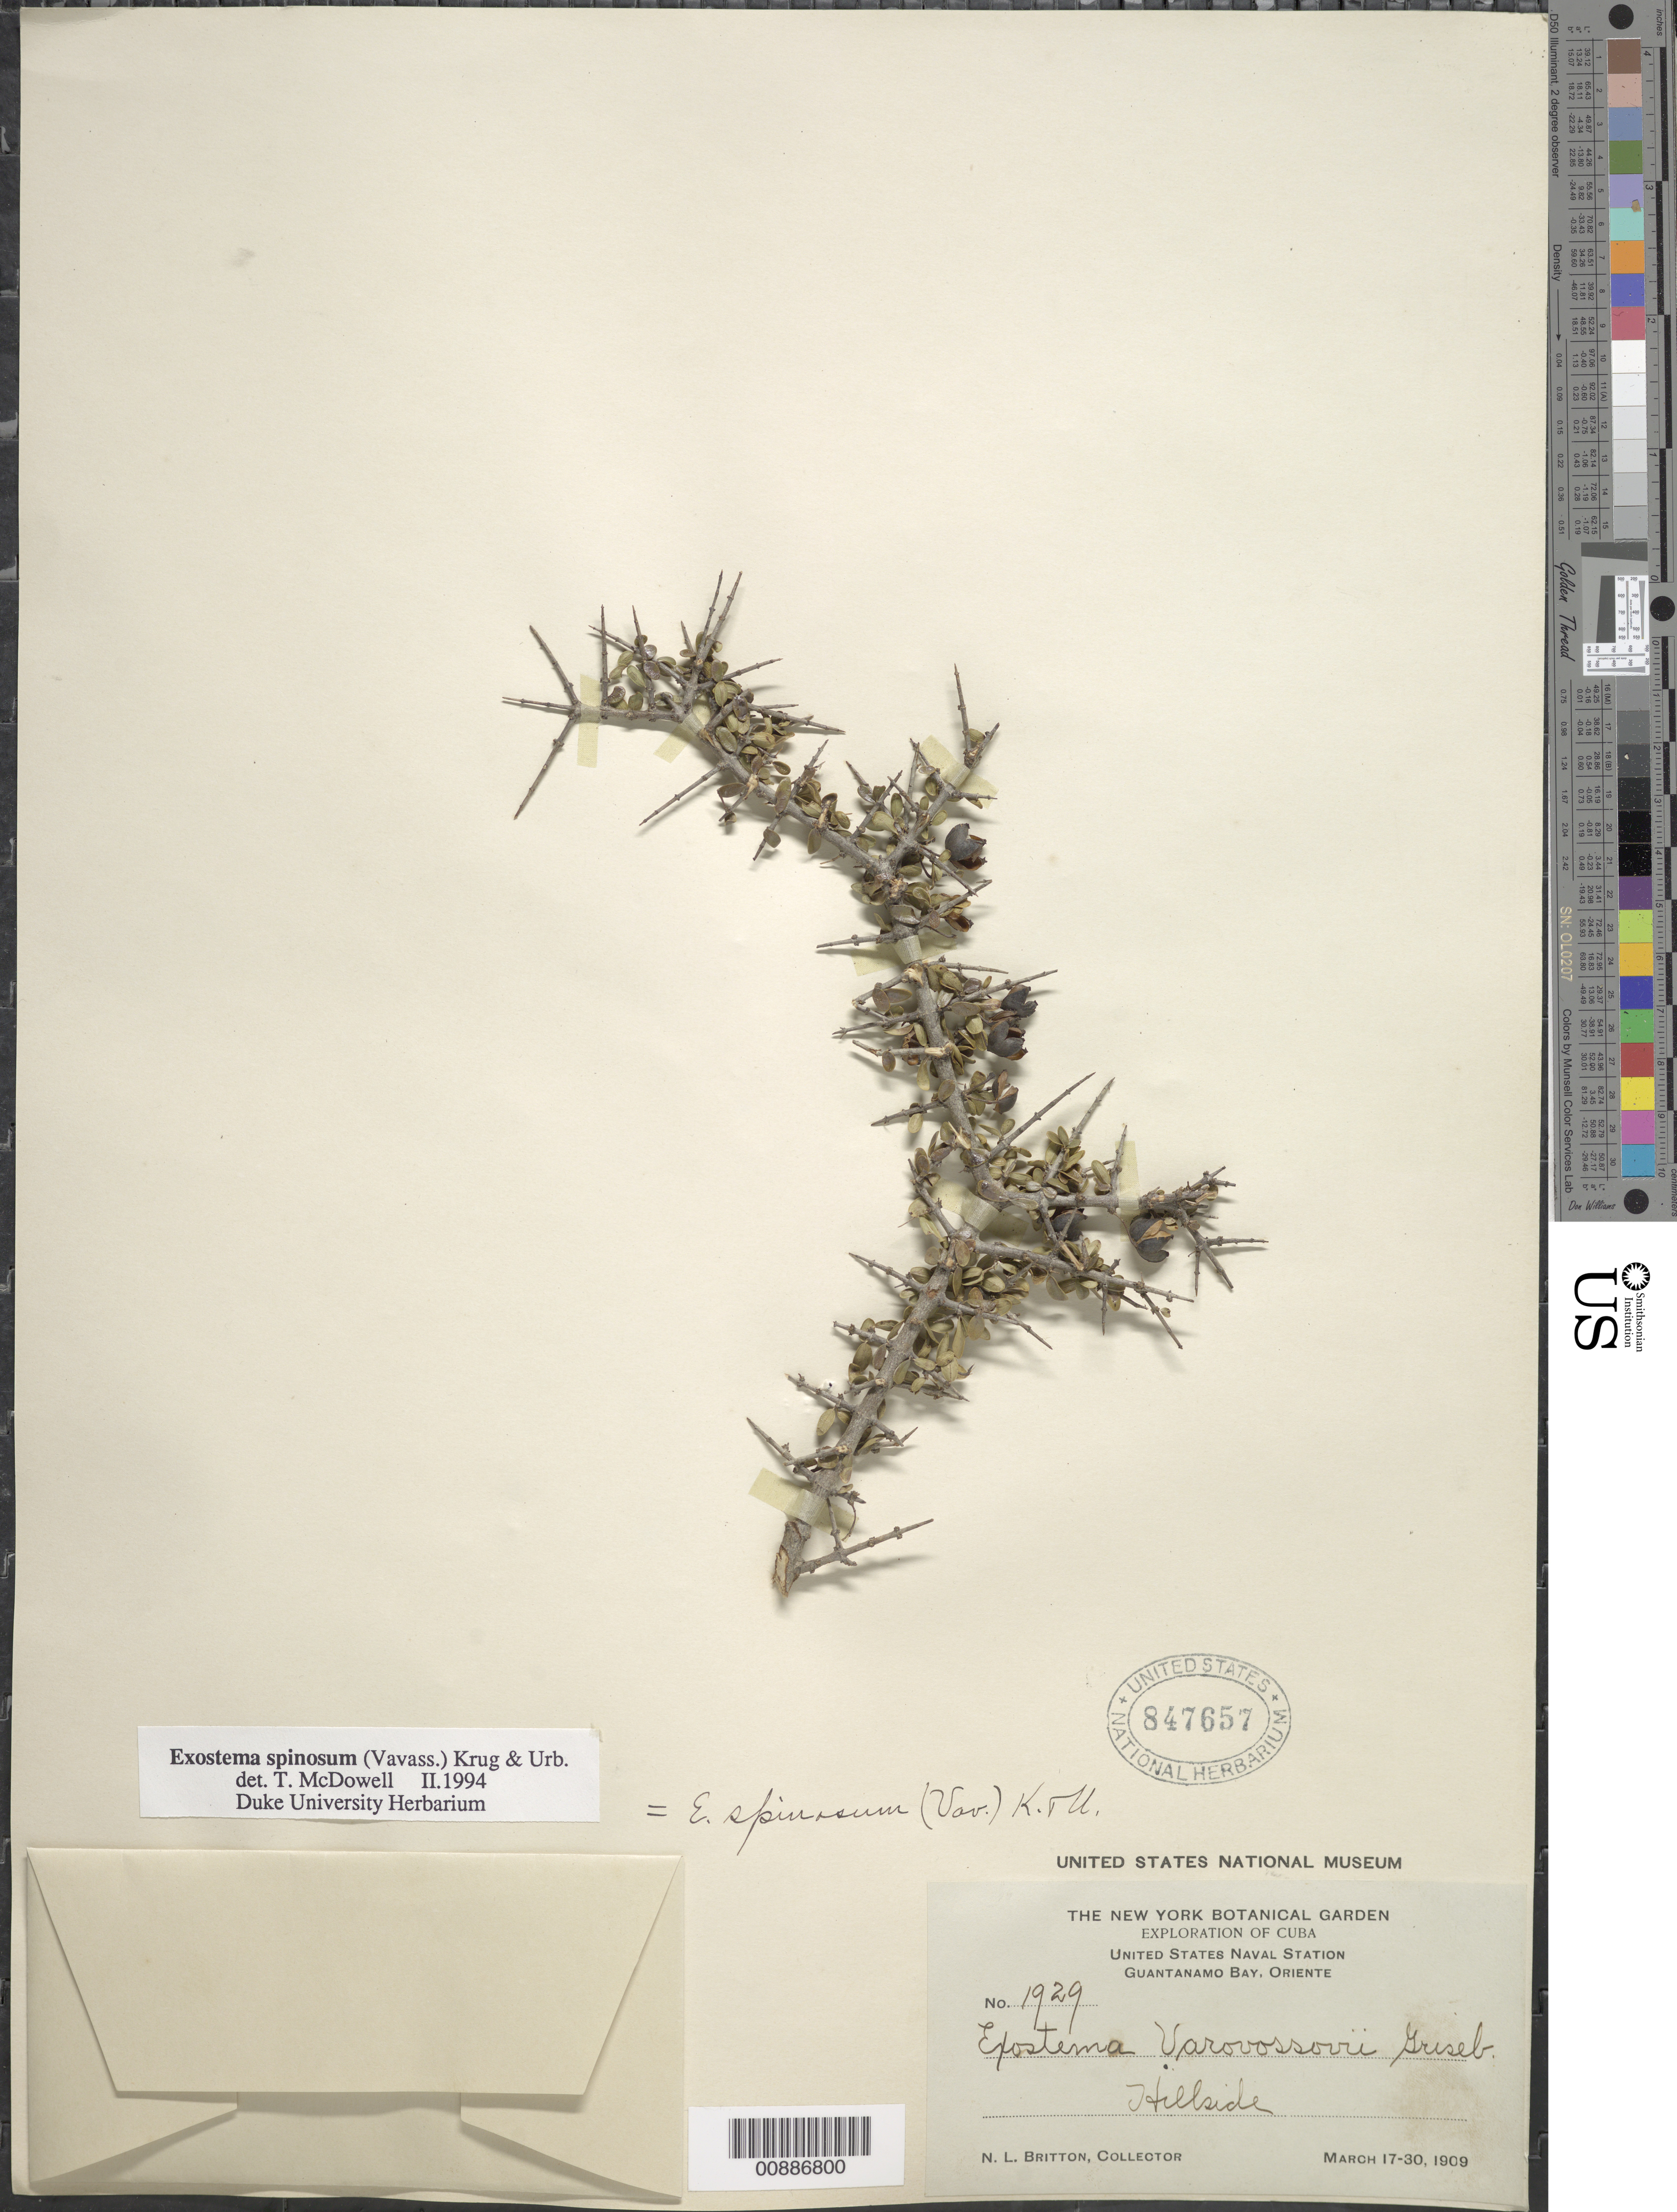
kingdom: Plantae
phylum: Tracheophyta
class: Magnoliopsida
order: Gentianales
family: Rubiaceae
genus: Exostema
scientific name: Exostema spinosum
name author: (Vavass.) Krug & Urb.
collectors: N. Britton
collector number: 1929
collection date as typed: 17 Mar 1909 to 30 Mar 1909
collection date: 1909-03-17/1909-03-30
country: Cuba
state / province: Santiago de Cuba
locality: Guantanamo Bay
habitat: Hillside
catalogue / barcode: US 847657